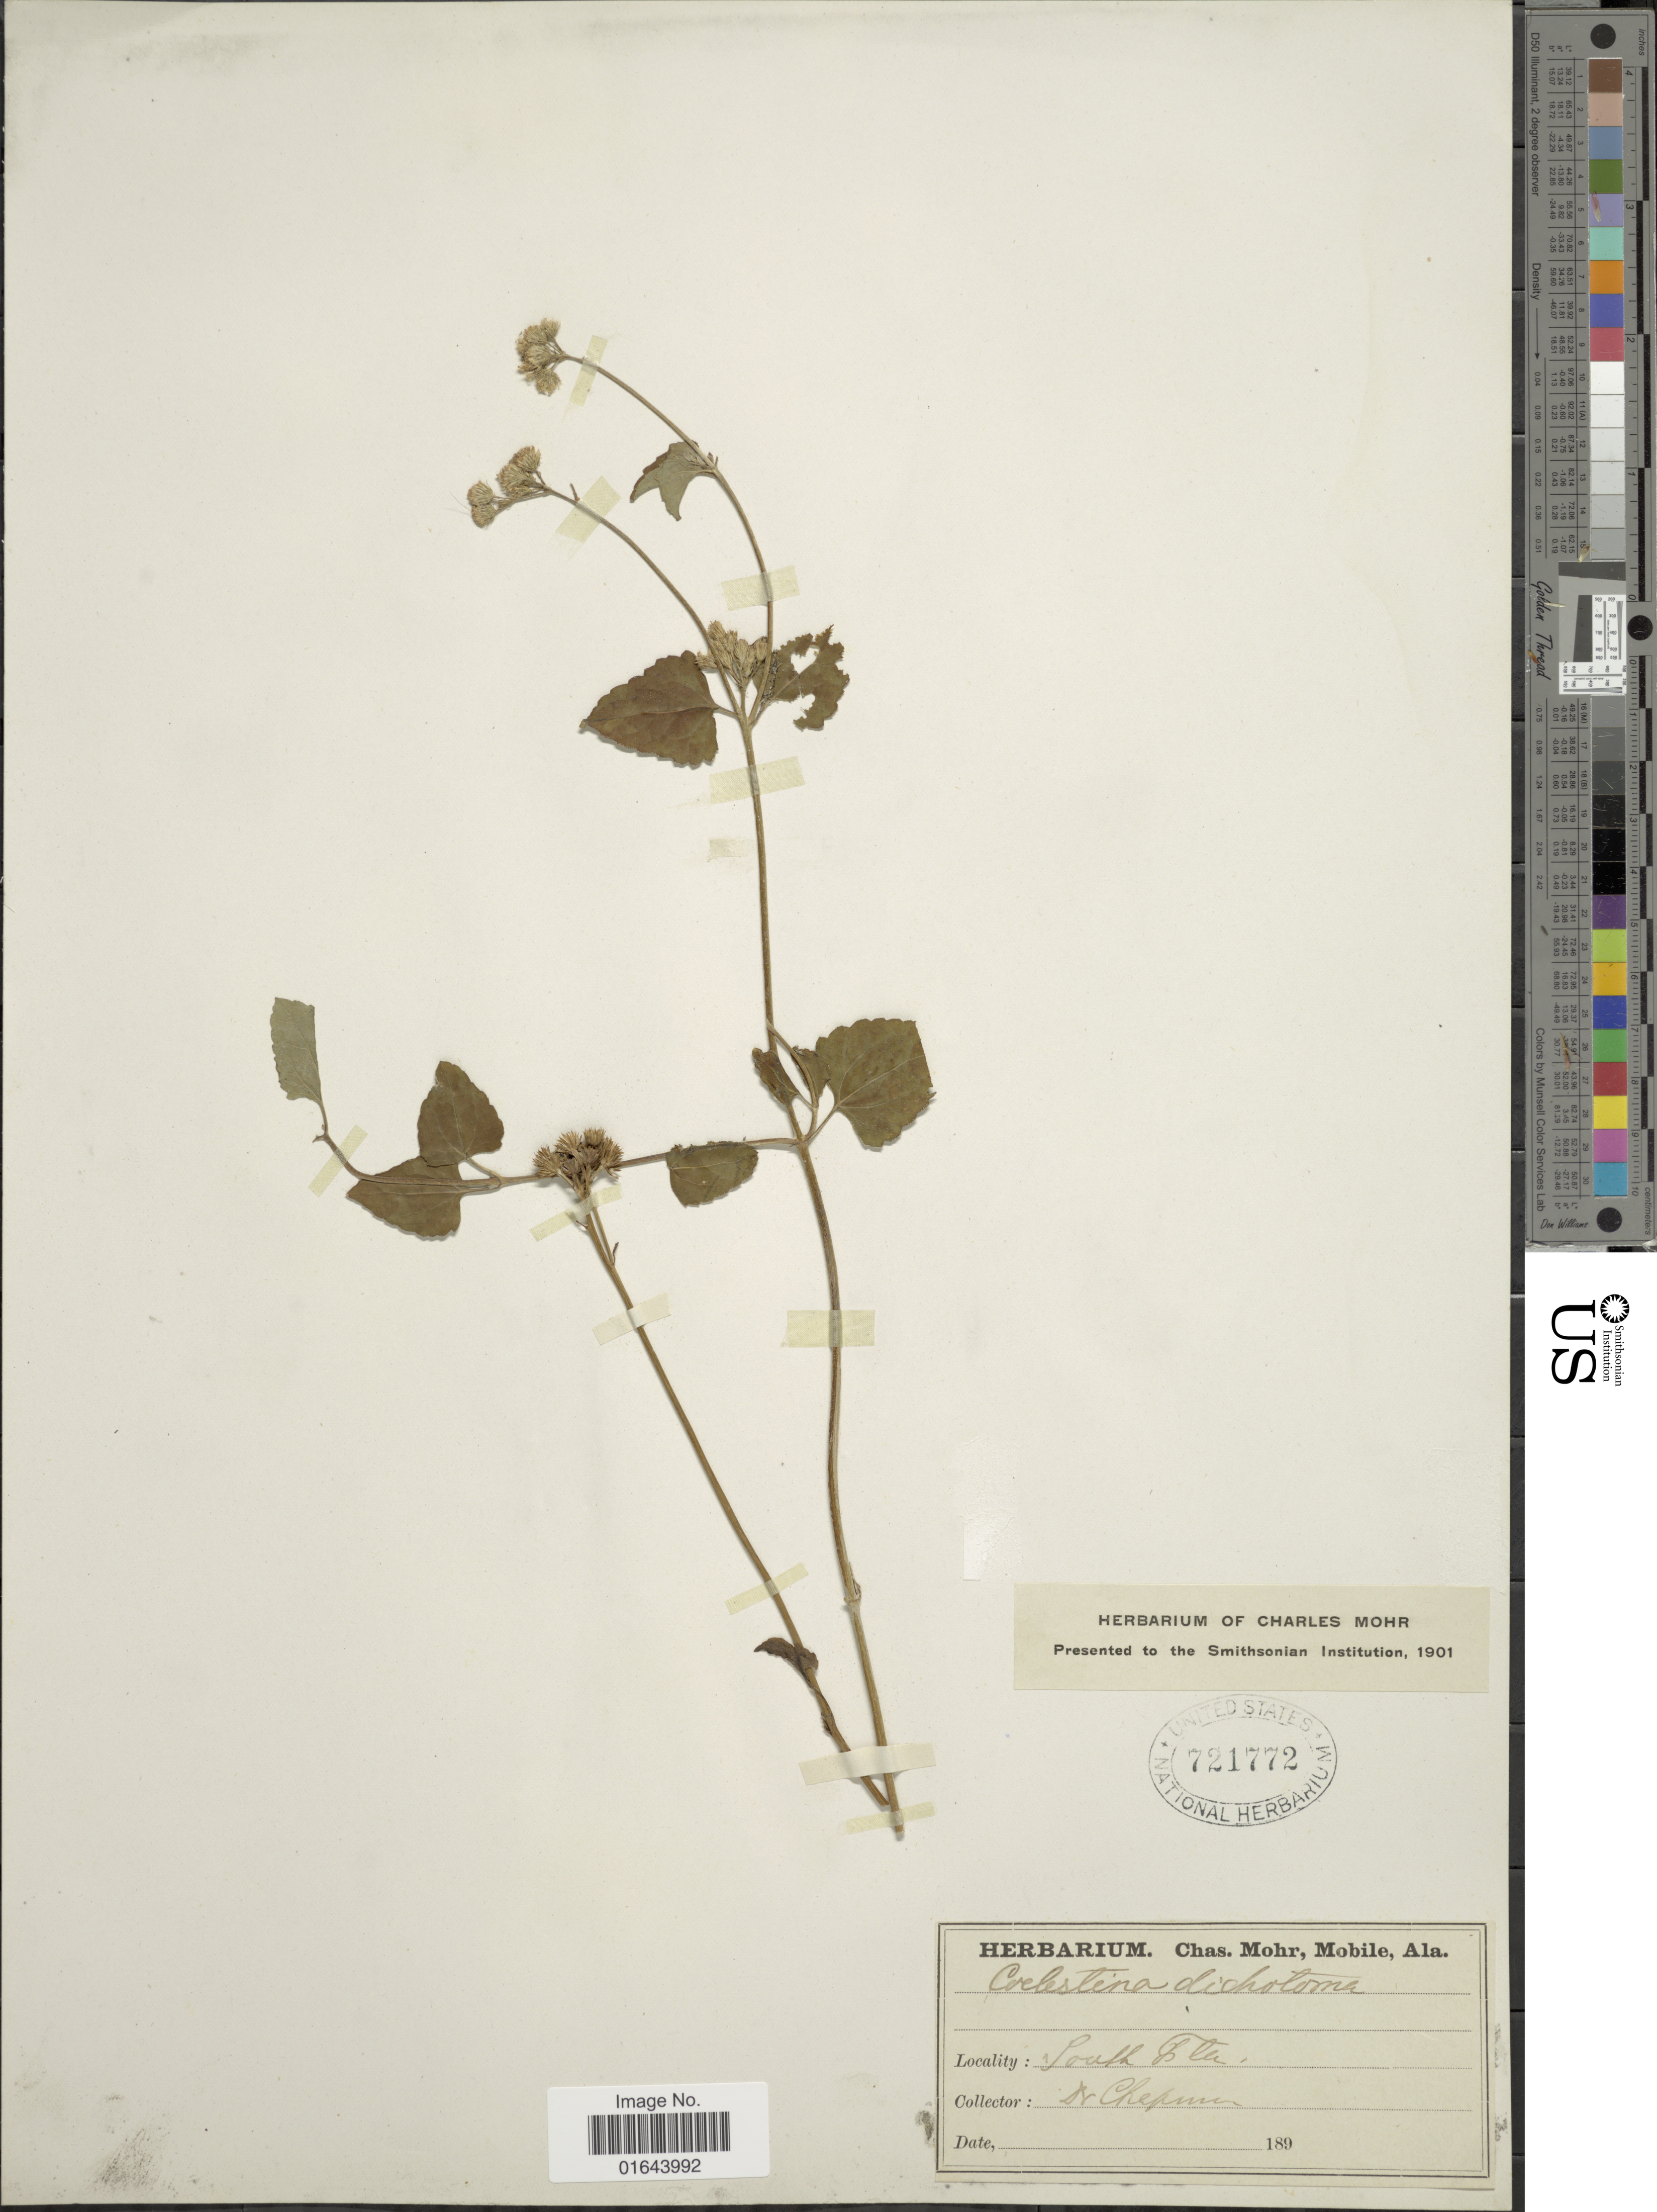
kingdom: Plantae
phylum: Tracheophyta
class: Magnoliopsida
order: Asterales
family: Asteraceae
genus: Conoclinium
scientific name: Conoclinium coelestinum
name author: (L.) DC.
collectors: A. Chapman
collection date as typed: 189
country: United States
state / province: Florida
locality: South Fla.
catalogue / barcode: US 721772